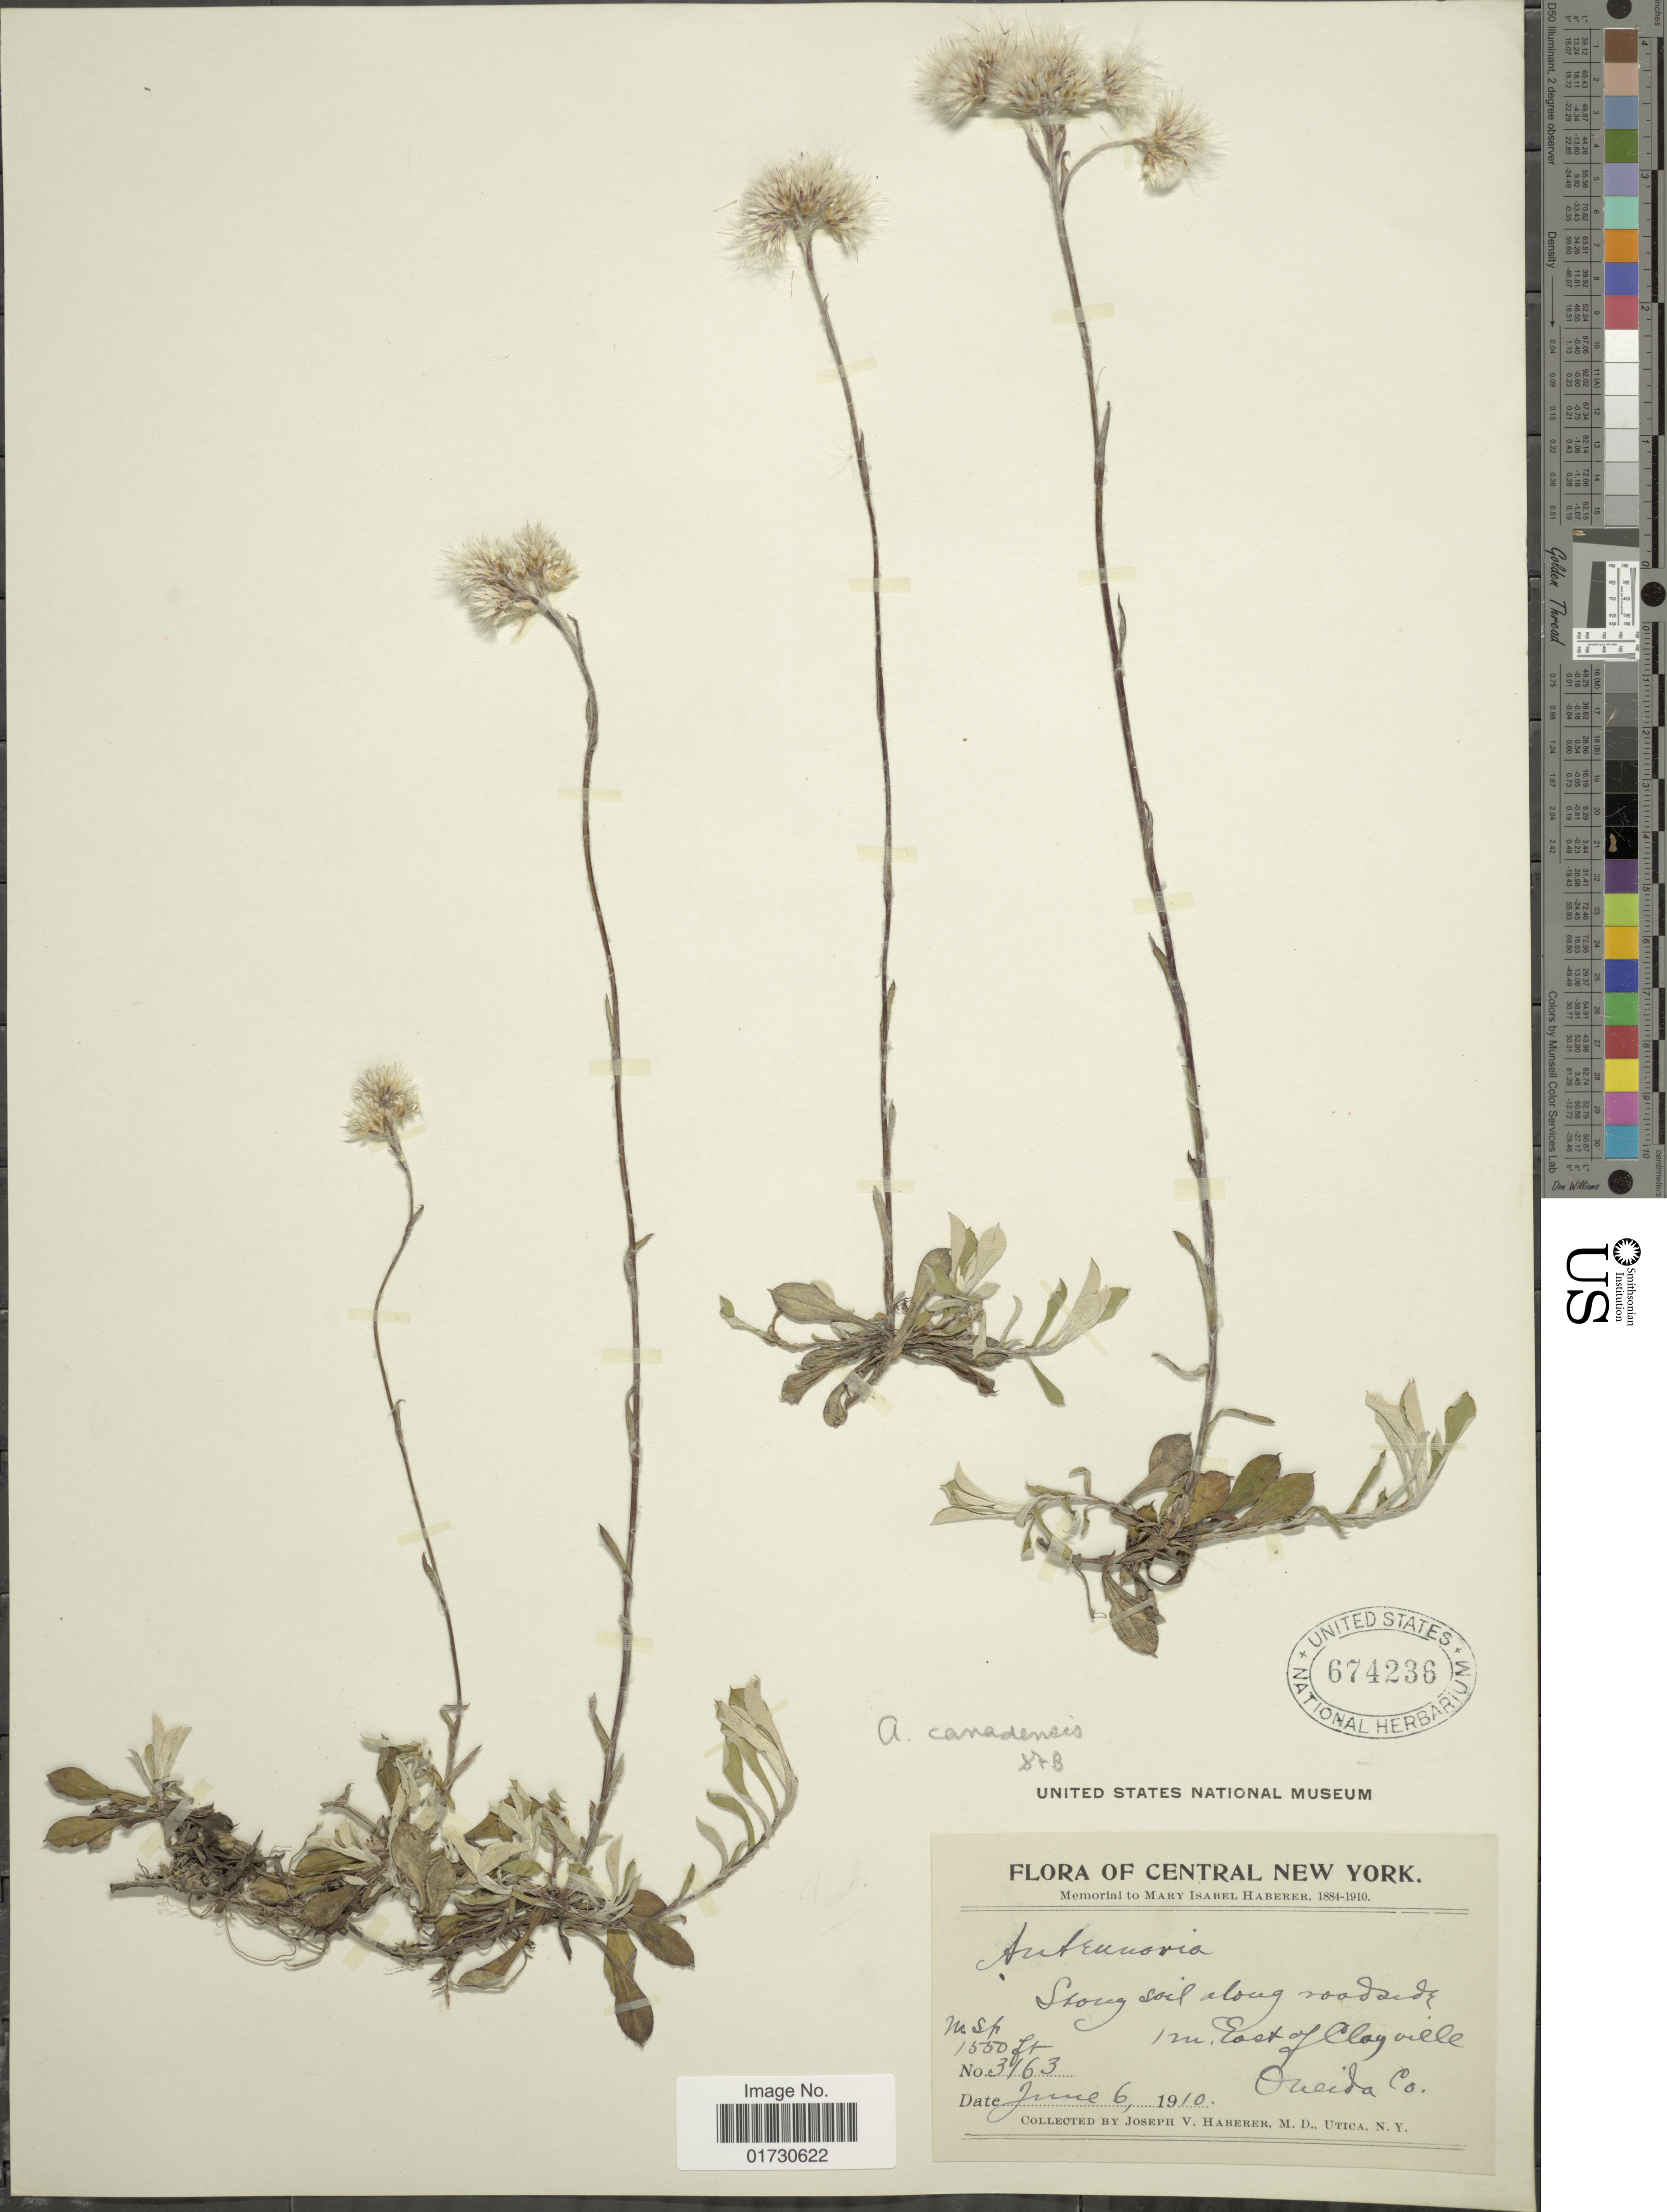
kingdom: Plantae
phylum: Tracheophyta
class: Magnoliopsida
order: Asterales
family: Asteraceae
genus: Antennaria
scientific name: Antennaria canadensis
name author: Greene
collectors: J. V. Haberer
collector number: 3163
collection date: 1910-06-06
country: United States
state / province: New York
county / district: Oneida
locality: Central New York, 1 m. East of Clayville, Oneida Co.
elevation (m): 472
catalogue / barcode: US 674236